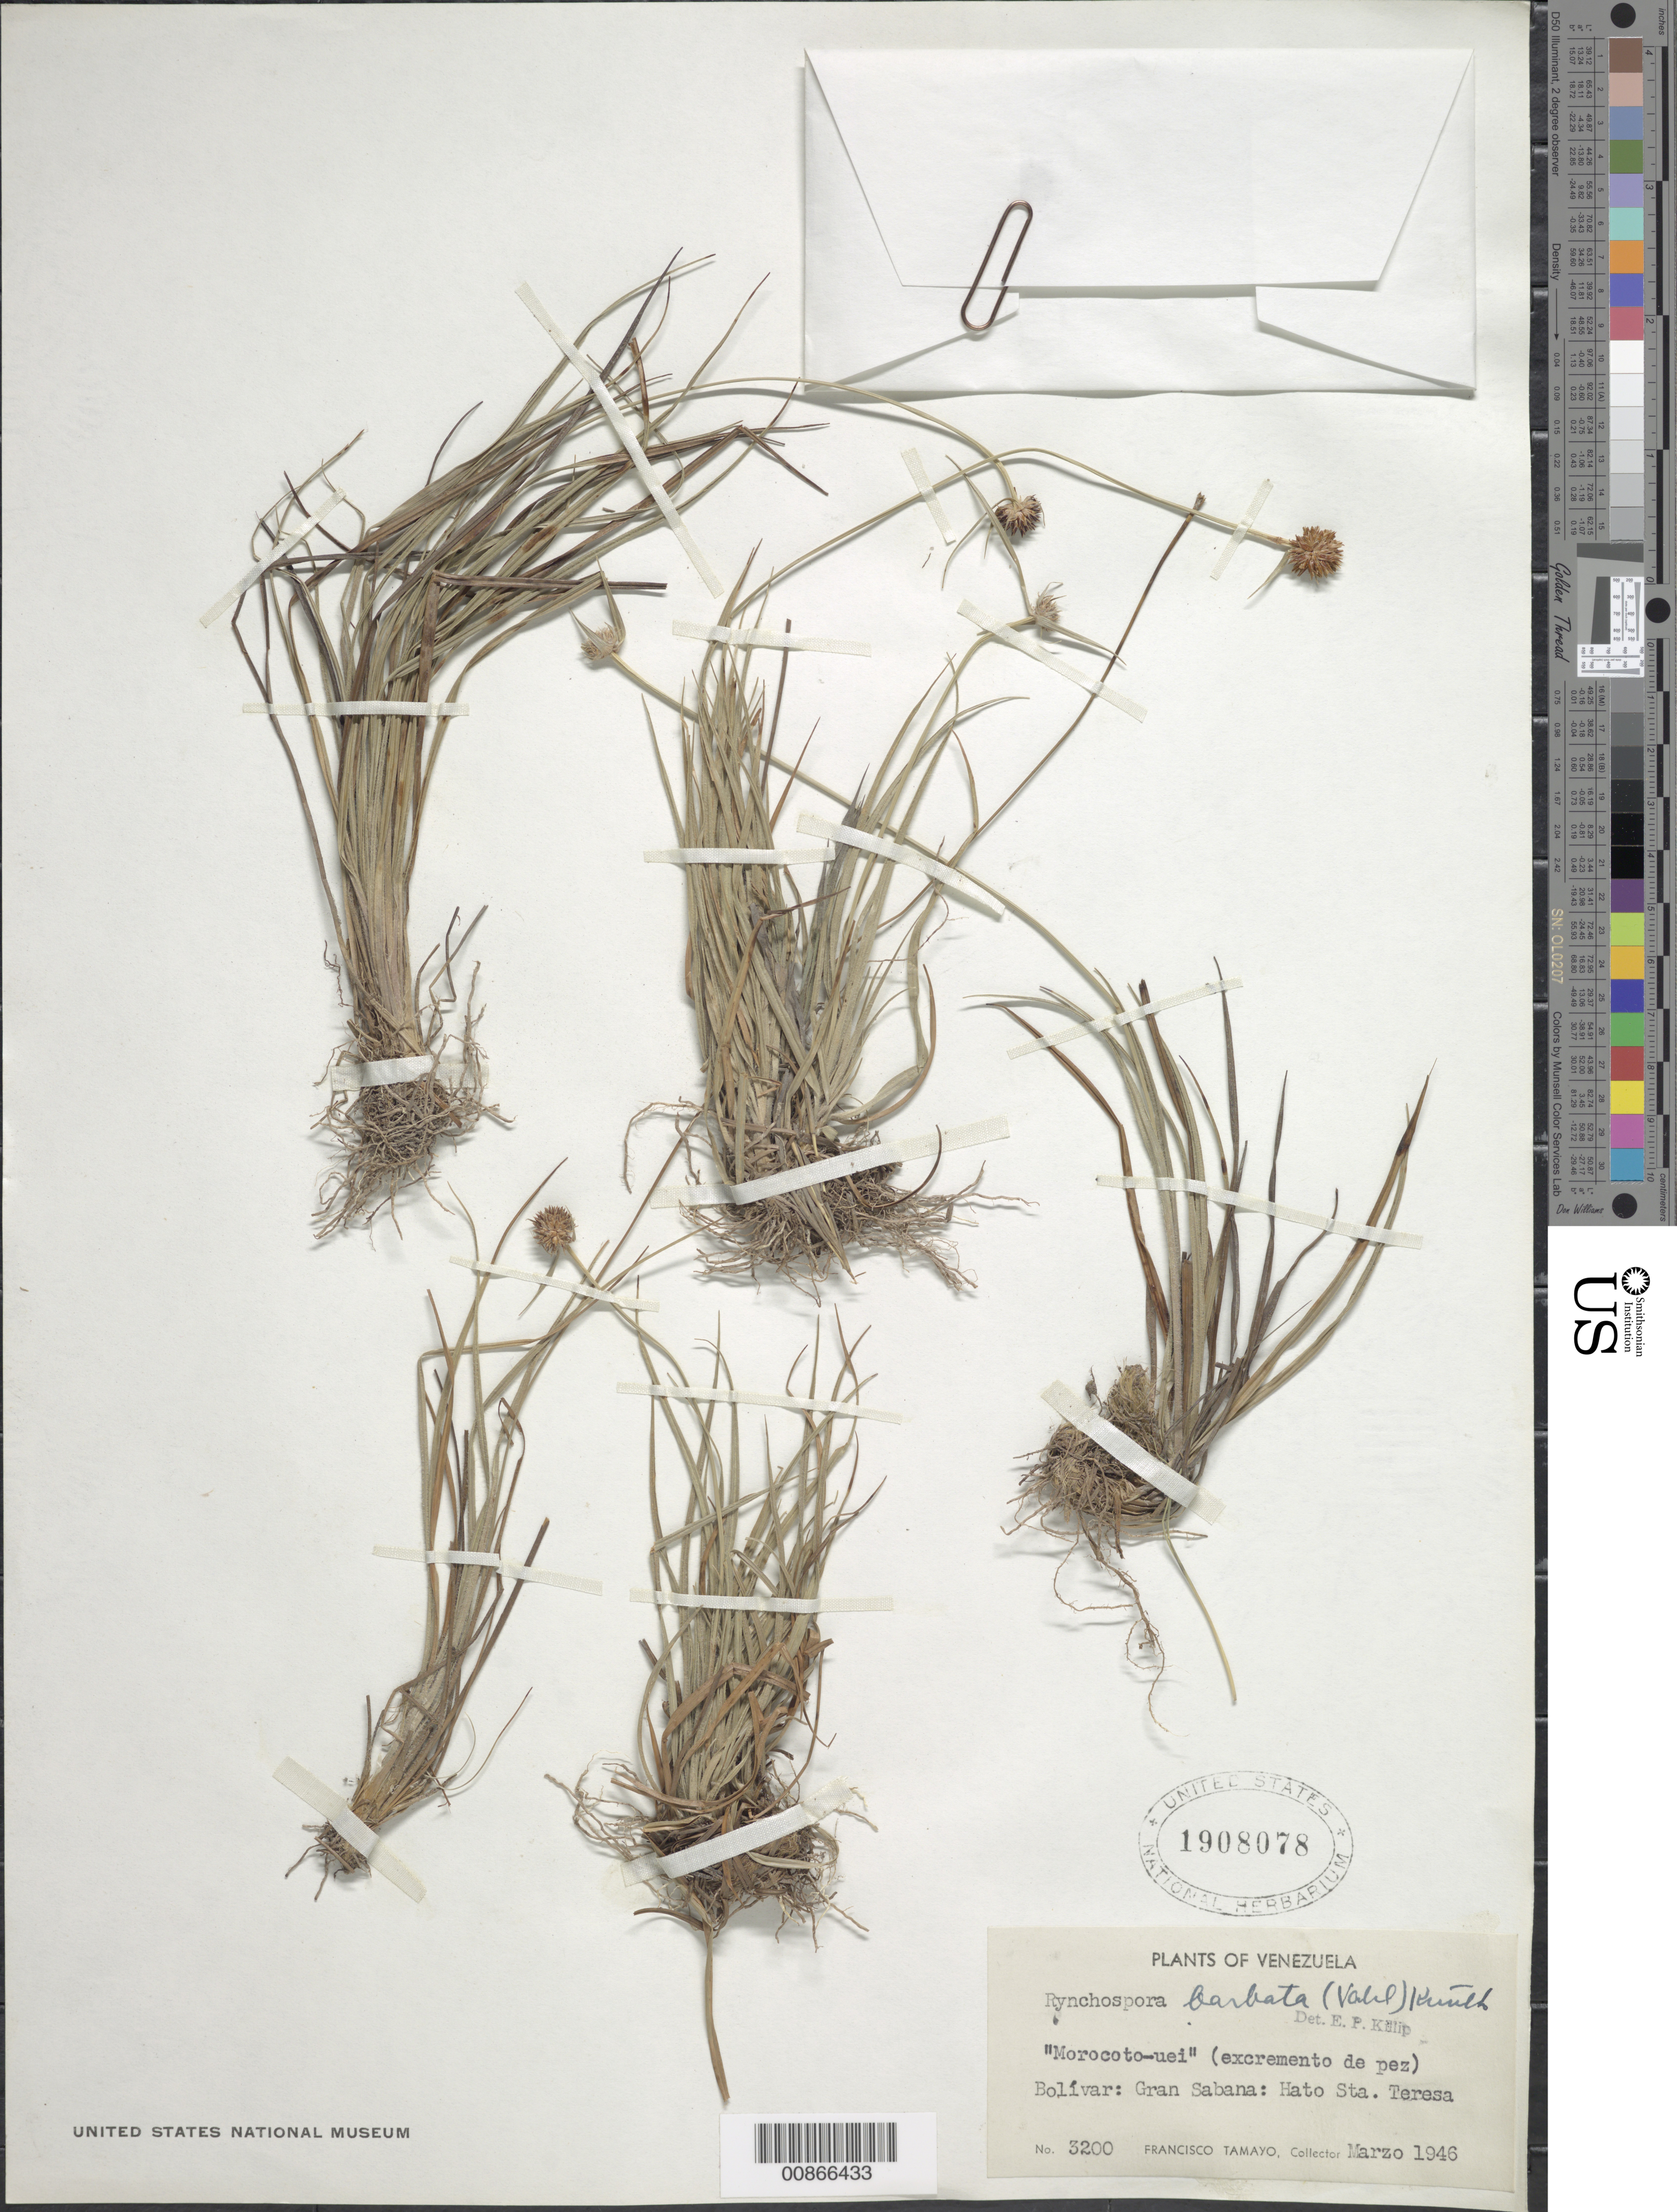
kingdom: Plantae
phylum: Tracheophyta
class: Liliopsida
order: Poales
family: Cyperaceae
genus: Rhynchospora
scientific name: Rhynchospora barbata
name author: (Vahl) Kunth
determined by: Alves, K.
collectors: F. Tamayo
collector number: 3200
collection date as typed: Mar-46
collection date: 1946-03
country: Venezuela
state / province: Bolívar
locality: Gran Sabana, Sta. Teresa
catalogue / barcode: US 1908078